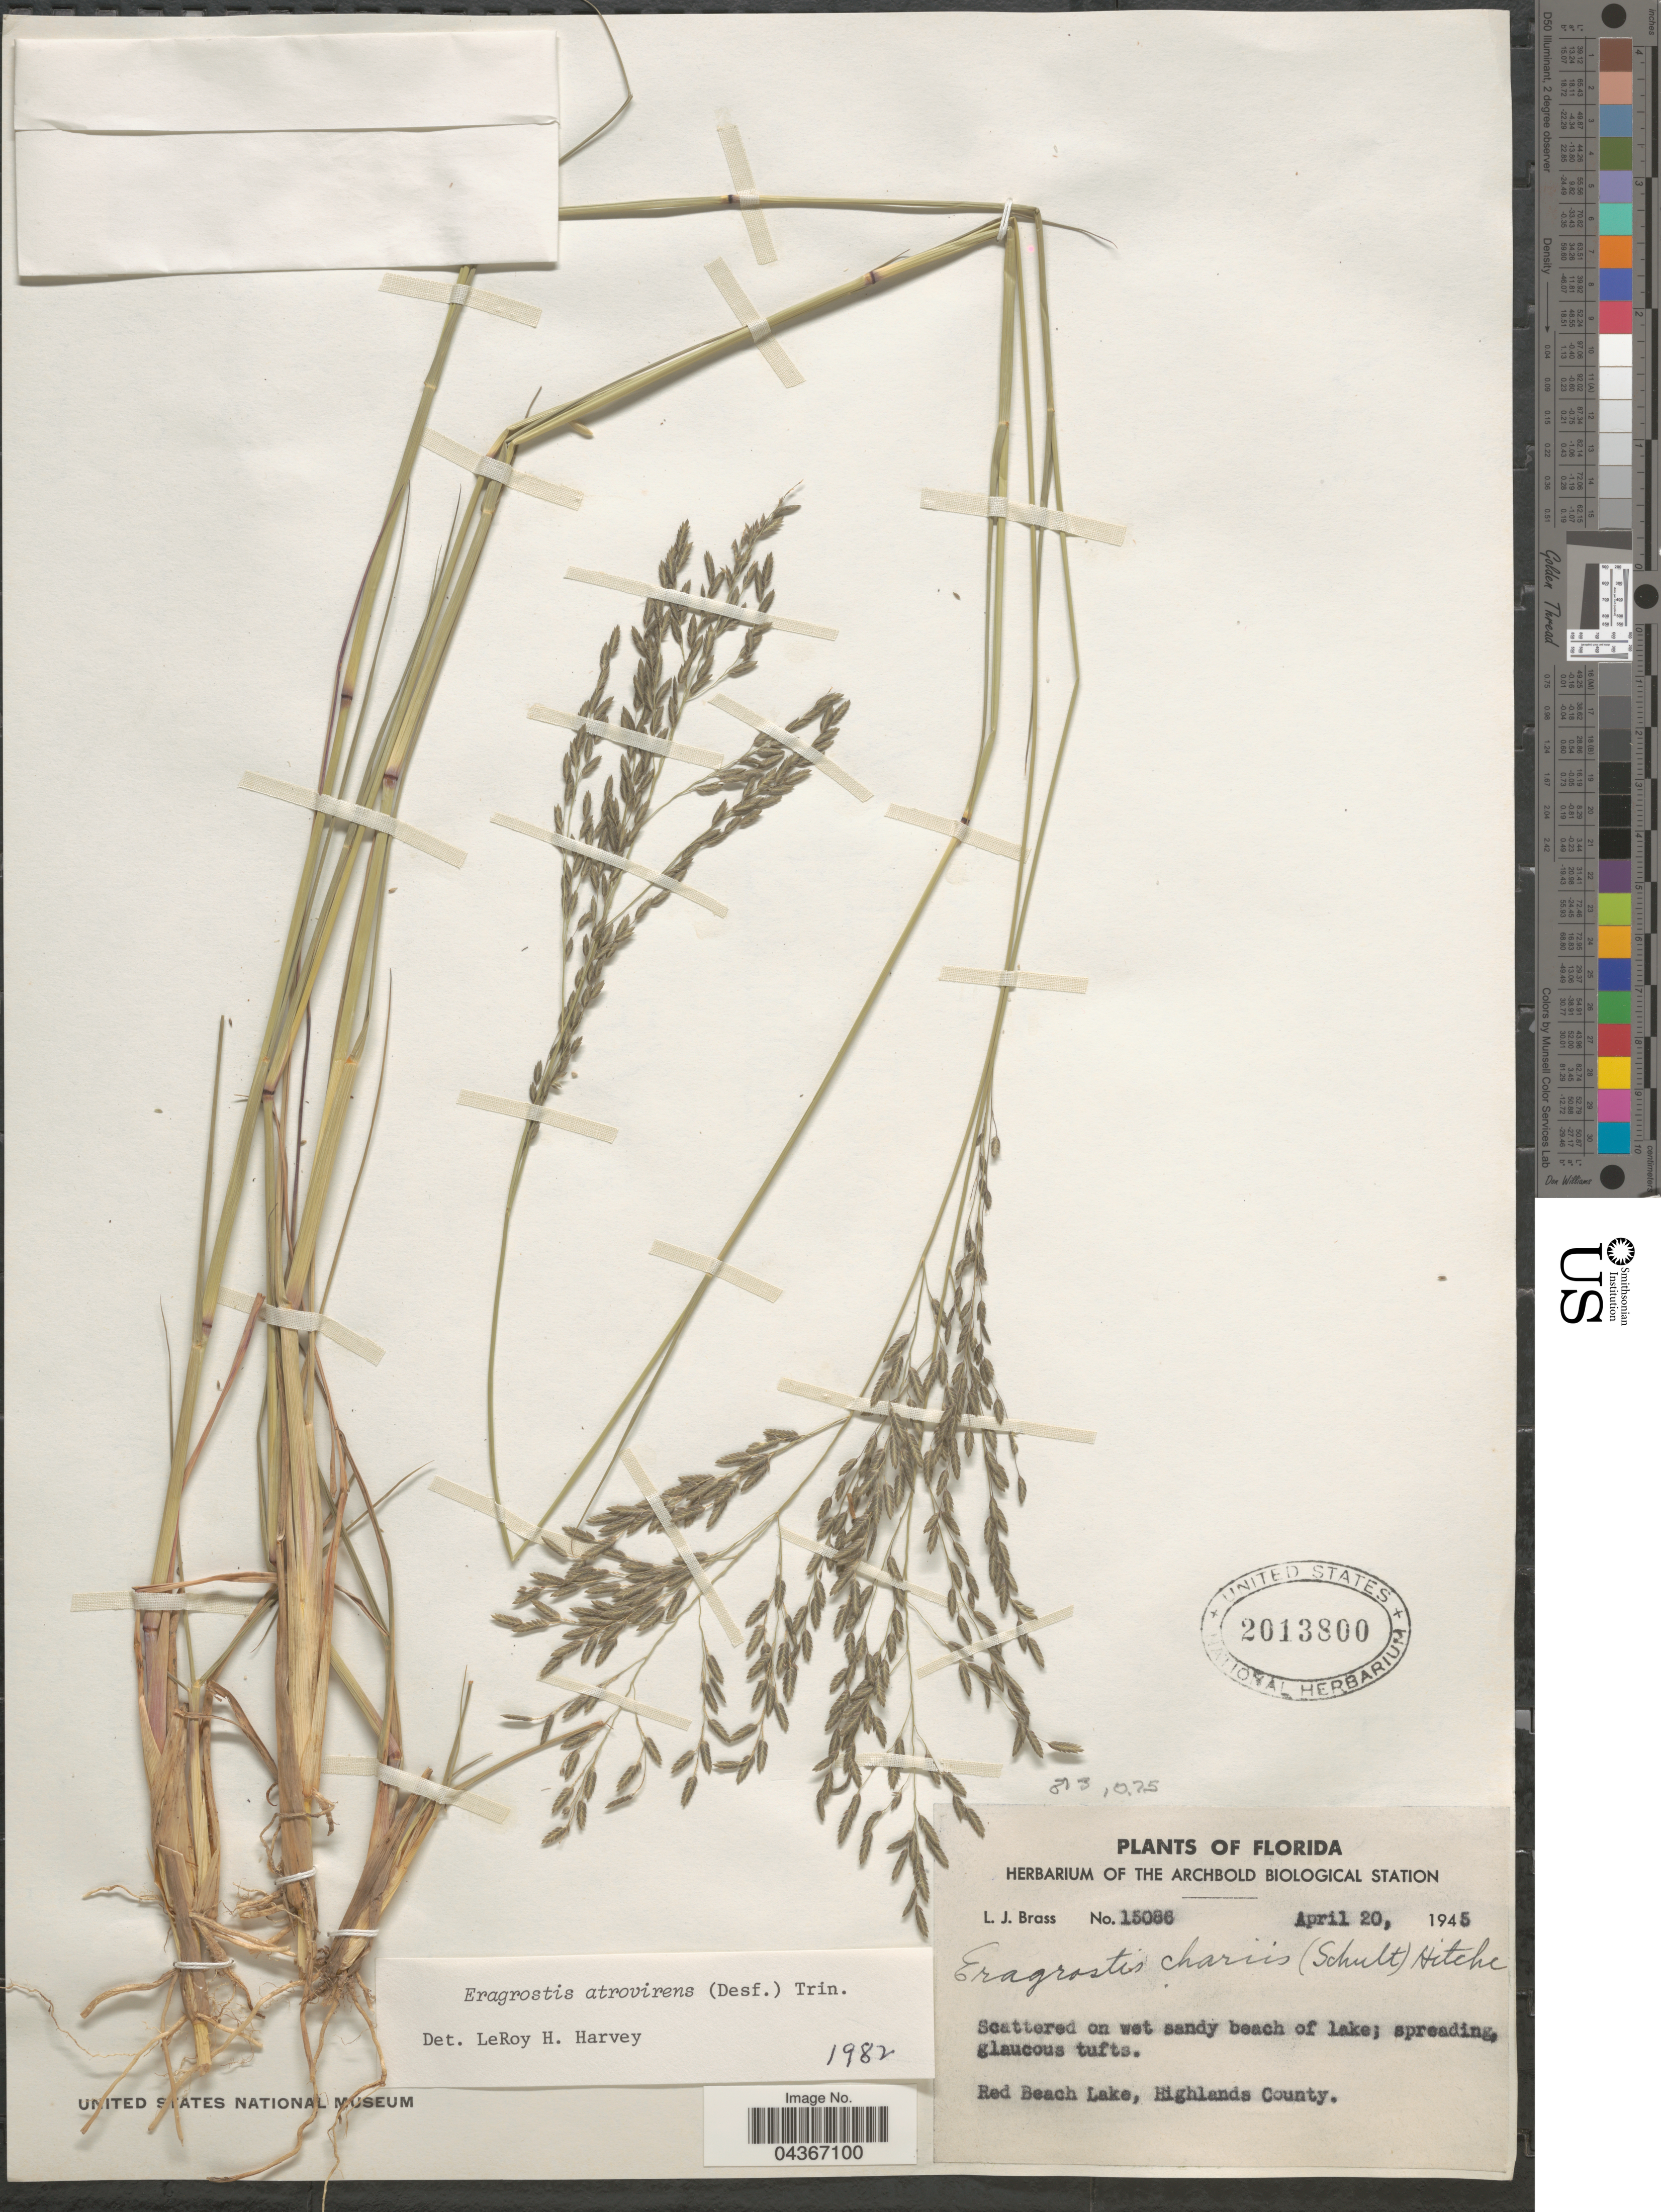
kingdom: Plantae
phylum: Tracheophyta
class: Liliopsida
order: Poales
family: Poaceae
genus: Eragrostis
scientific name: Eragrostis atrovirens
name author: Lange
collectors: L. J. Brass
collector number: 15086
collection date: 1945-04-20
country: United States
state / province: Florida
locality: On wet sandy beach of lake; Red Beach Lake, Highlands County.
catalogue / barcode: US 2013800